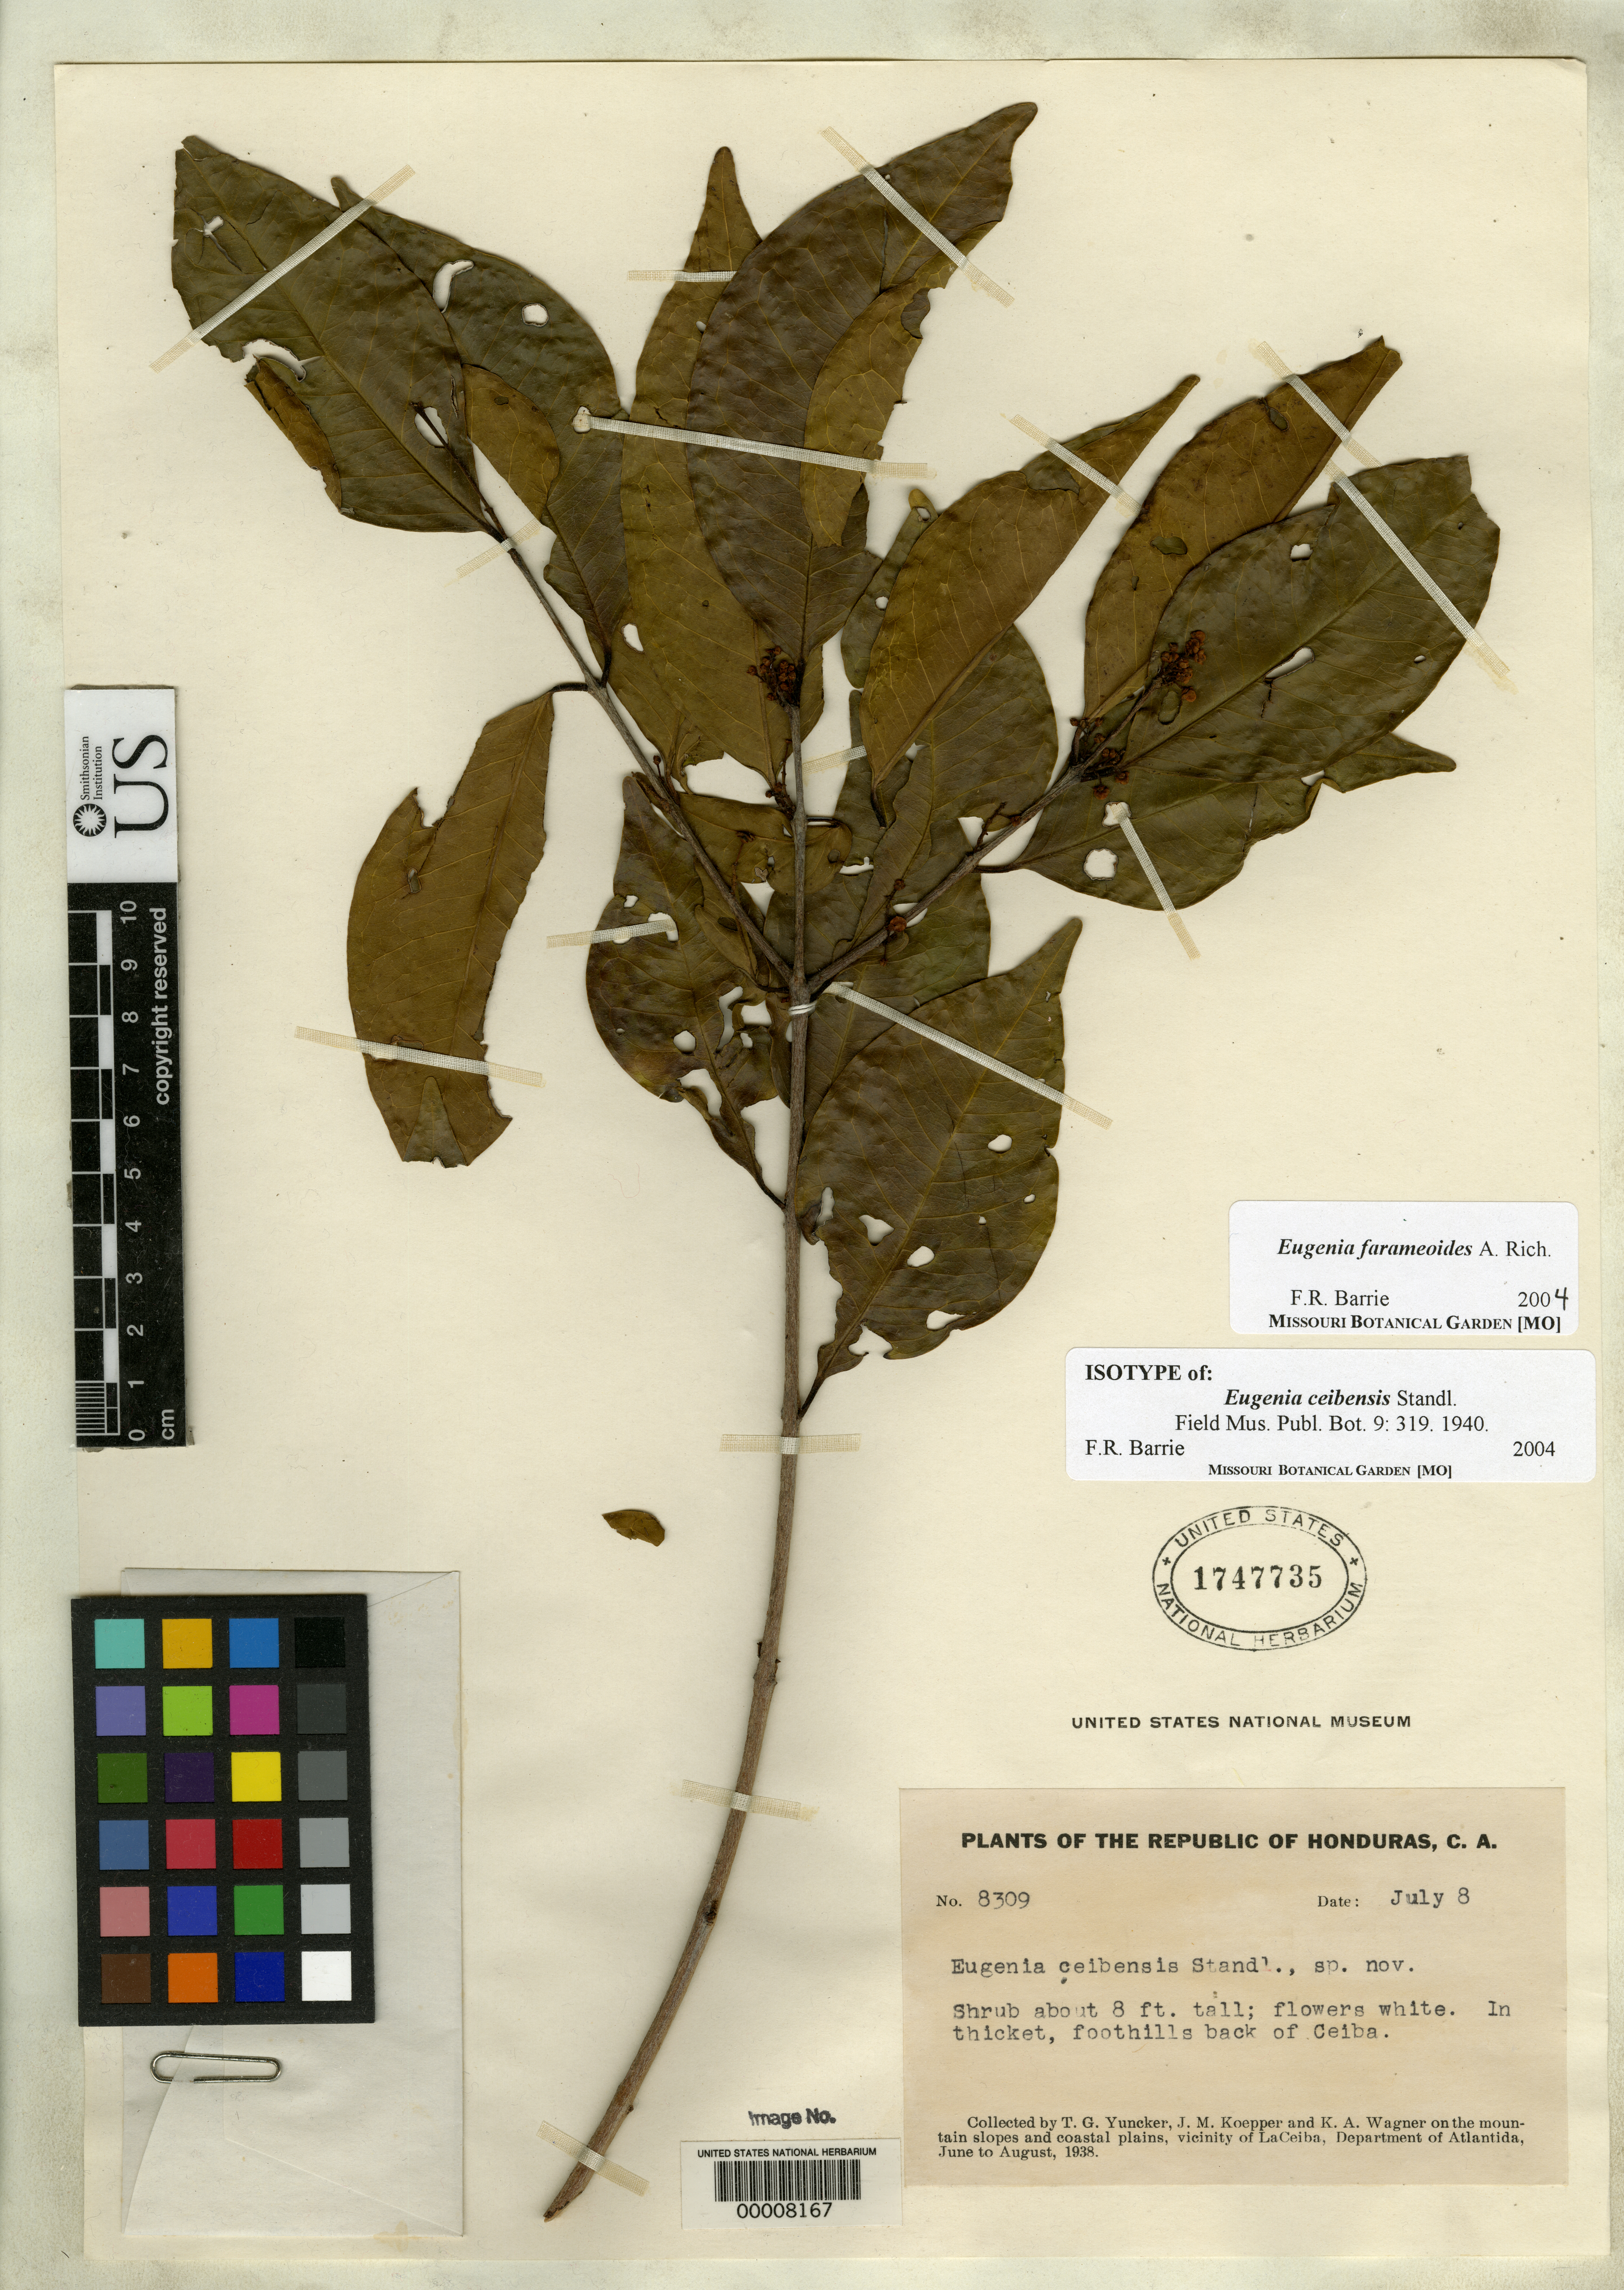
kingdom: Plantae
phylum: Tracheophyta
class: Magnoliopsida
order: Myrtales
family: Myrtaceae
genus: Eugenia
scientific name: Eugenia ceibensis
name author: Standl. in Yunck.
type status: Isotype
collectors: T. G. Yuncker, J. M. Koepper & K. A. Wagner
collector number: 8309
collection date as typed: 08 Jul 1938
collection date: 1938-07-08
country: Honduras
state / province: Atlántida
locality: La Ceiba.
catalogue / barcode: US 1747735